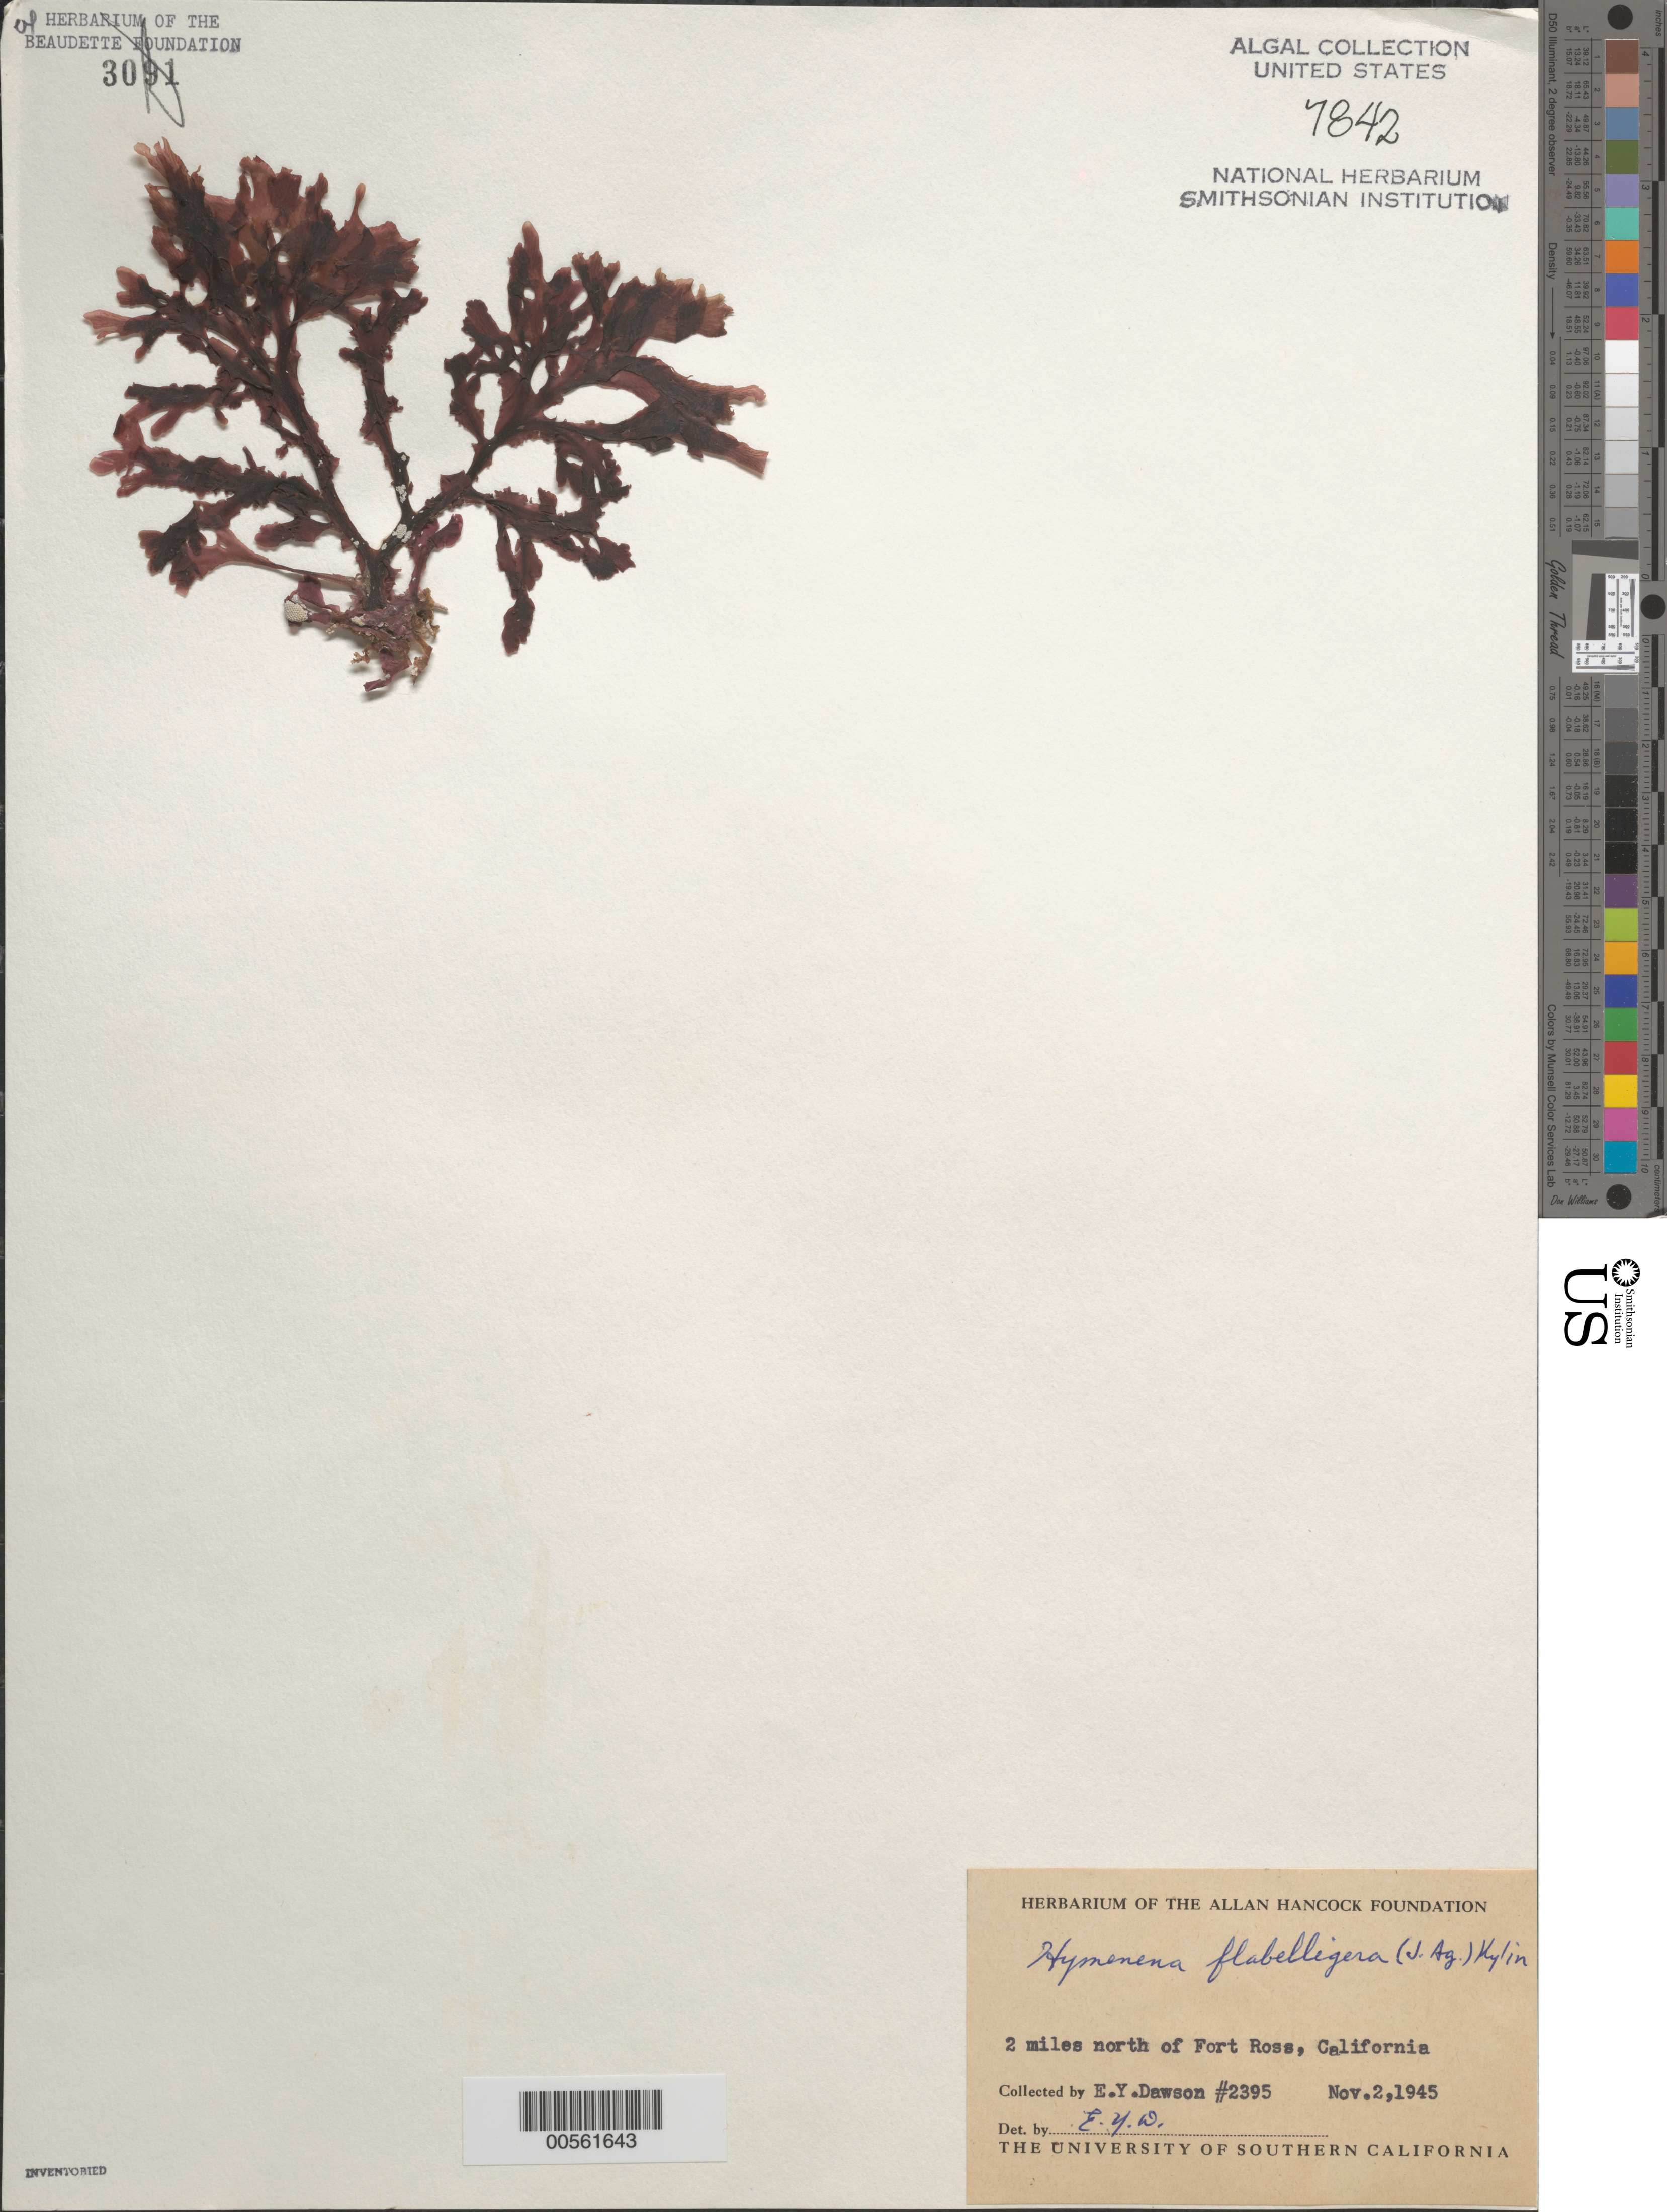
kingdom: Plantae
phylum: Rhodophyta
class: Florideophyceae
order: Ceramiales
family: Delesseriaceae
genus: Hymenena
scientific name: Hymenena flabelligera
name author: (J. Agardh) Kylin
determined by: Dawson, E. Y.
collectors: E. Y. Dawson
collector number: EYD 2395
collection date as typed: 02 Nov 1945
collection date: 1945-11-02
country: United States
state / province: California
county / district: Sonoma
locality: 2 miles north of Fort Ross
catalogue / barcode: US 7842